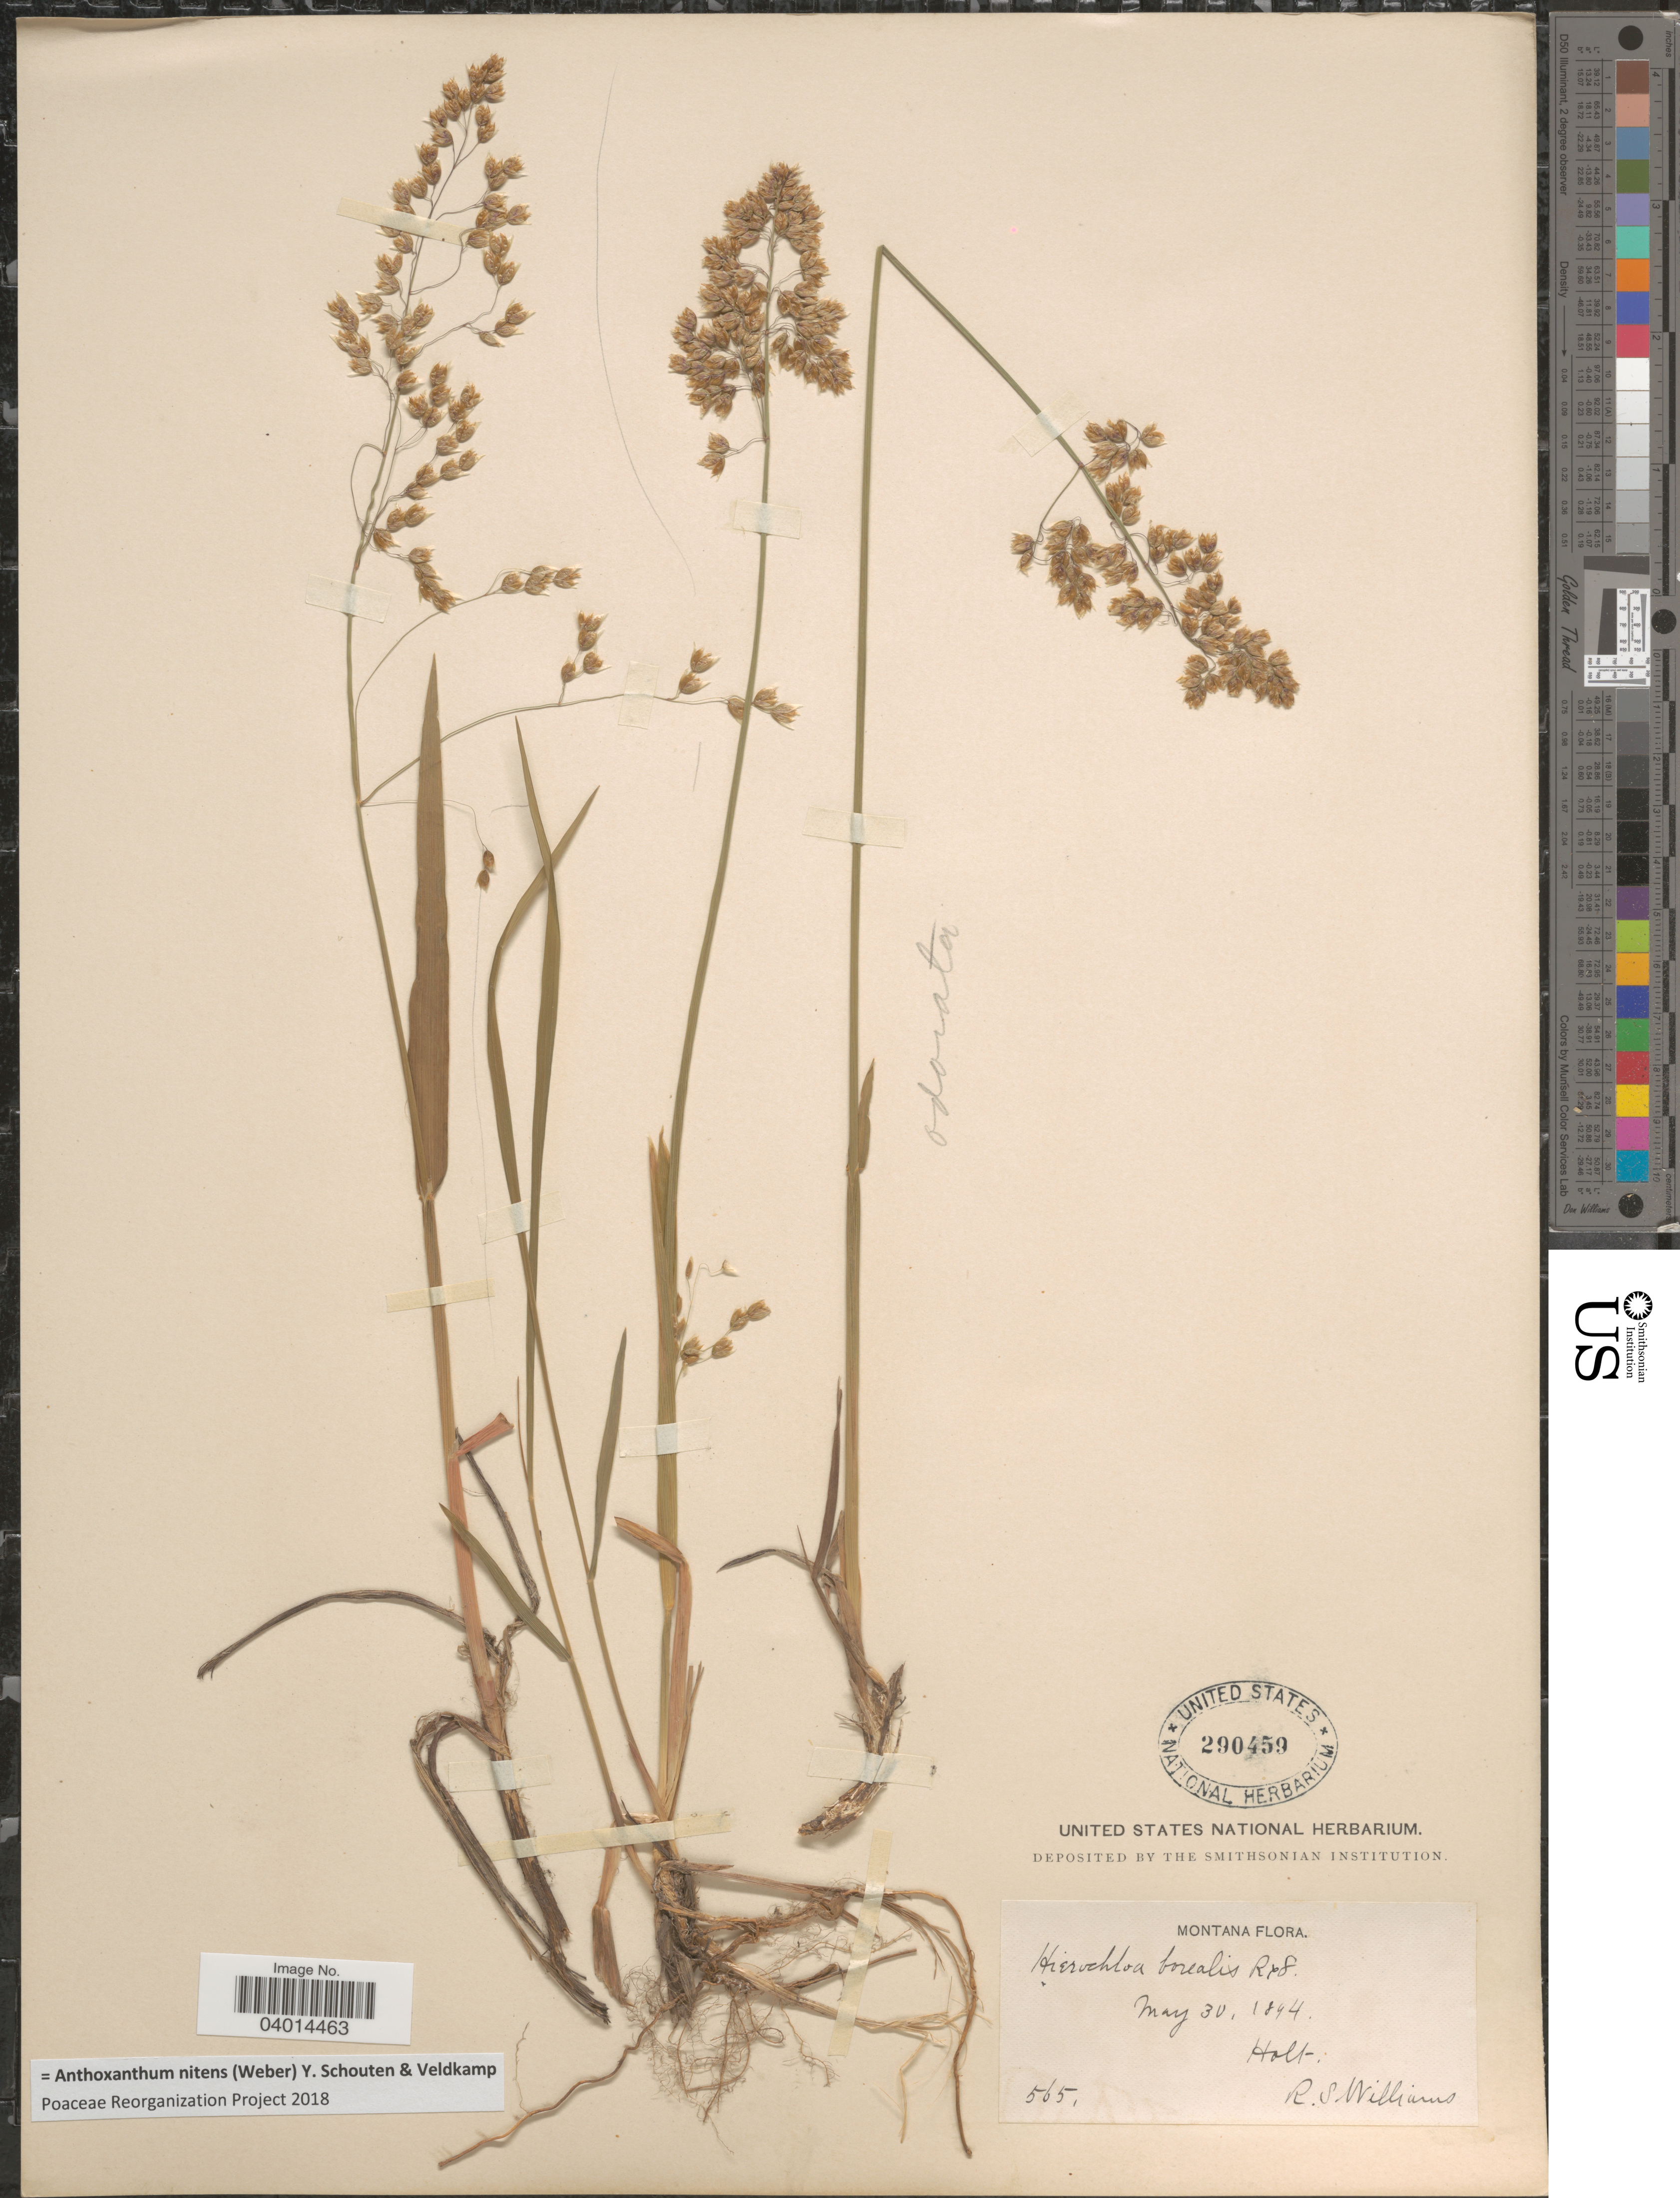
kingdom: Plantae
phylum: Tracheophyta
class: Liliopsida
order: Poales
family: Poaceae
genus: Anthoxanthum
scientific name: Anthoxanthum nitens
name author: (G.H. Weber) R.T.A. Schouten & Veldkamp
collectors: R. S. Williams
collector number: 565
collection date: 1894-05-30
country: United States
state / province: Montana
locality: Holt.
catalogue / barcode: US 290459